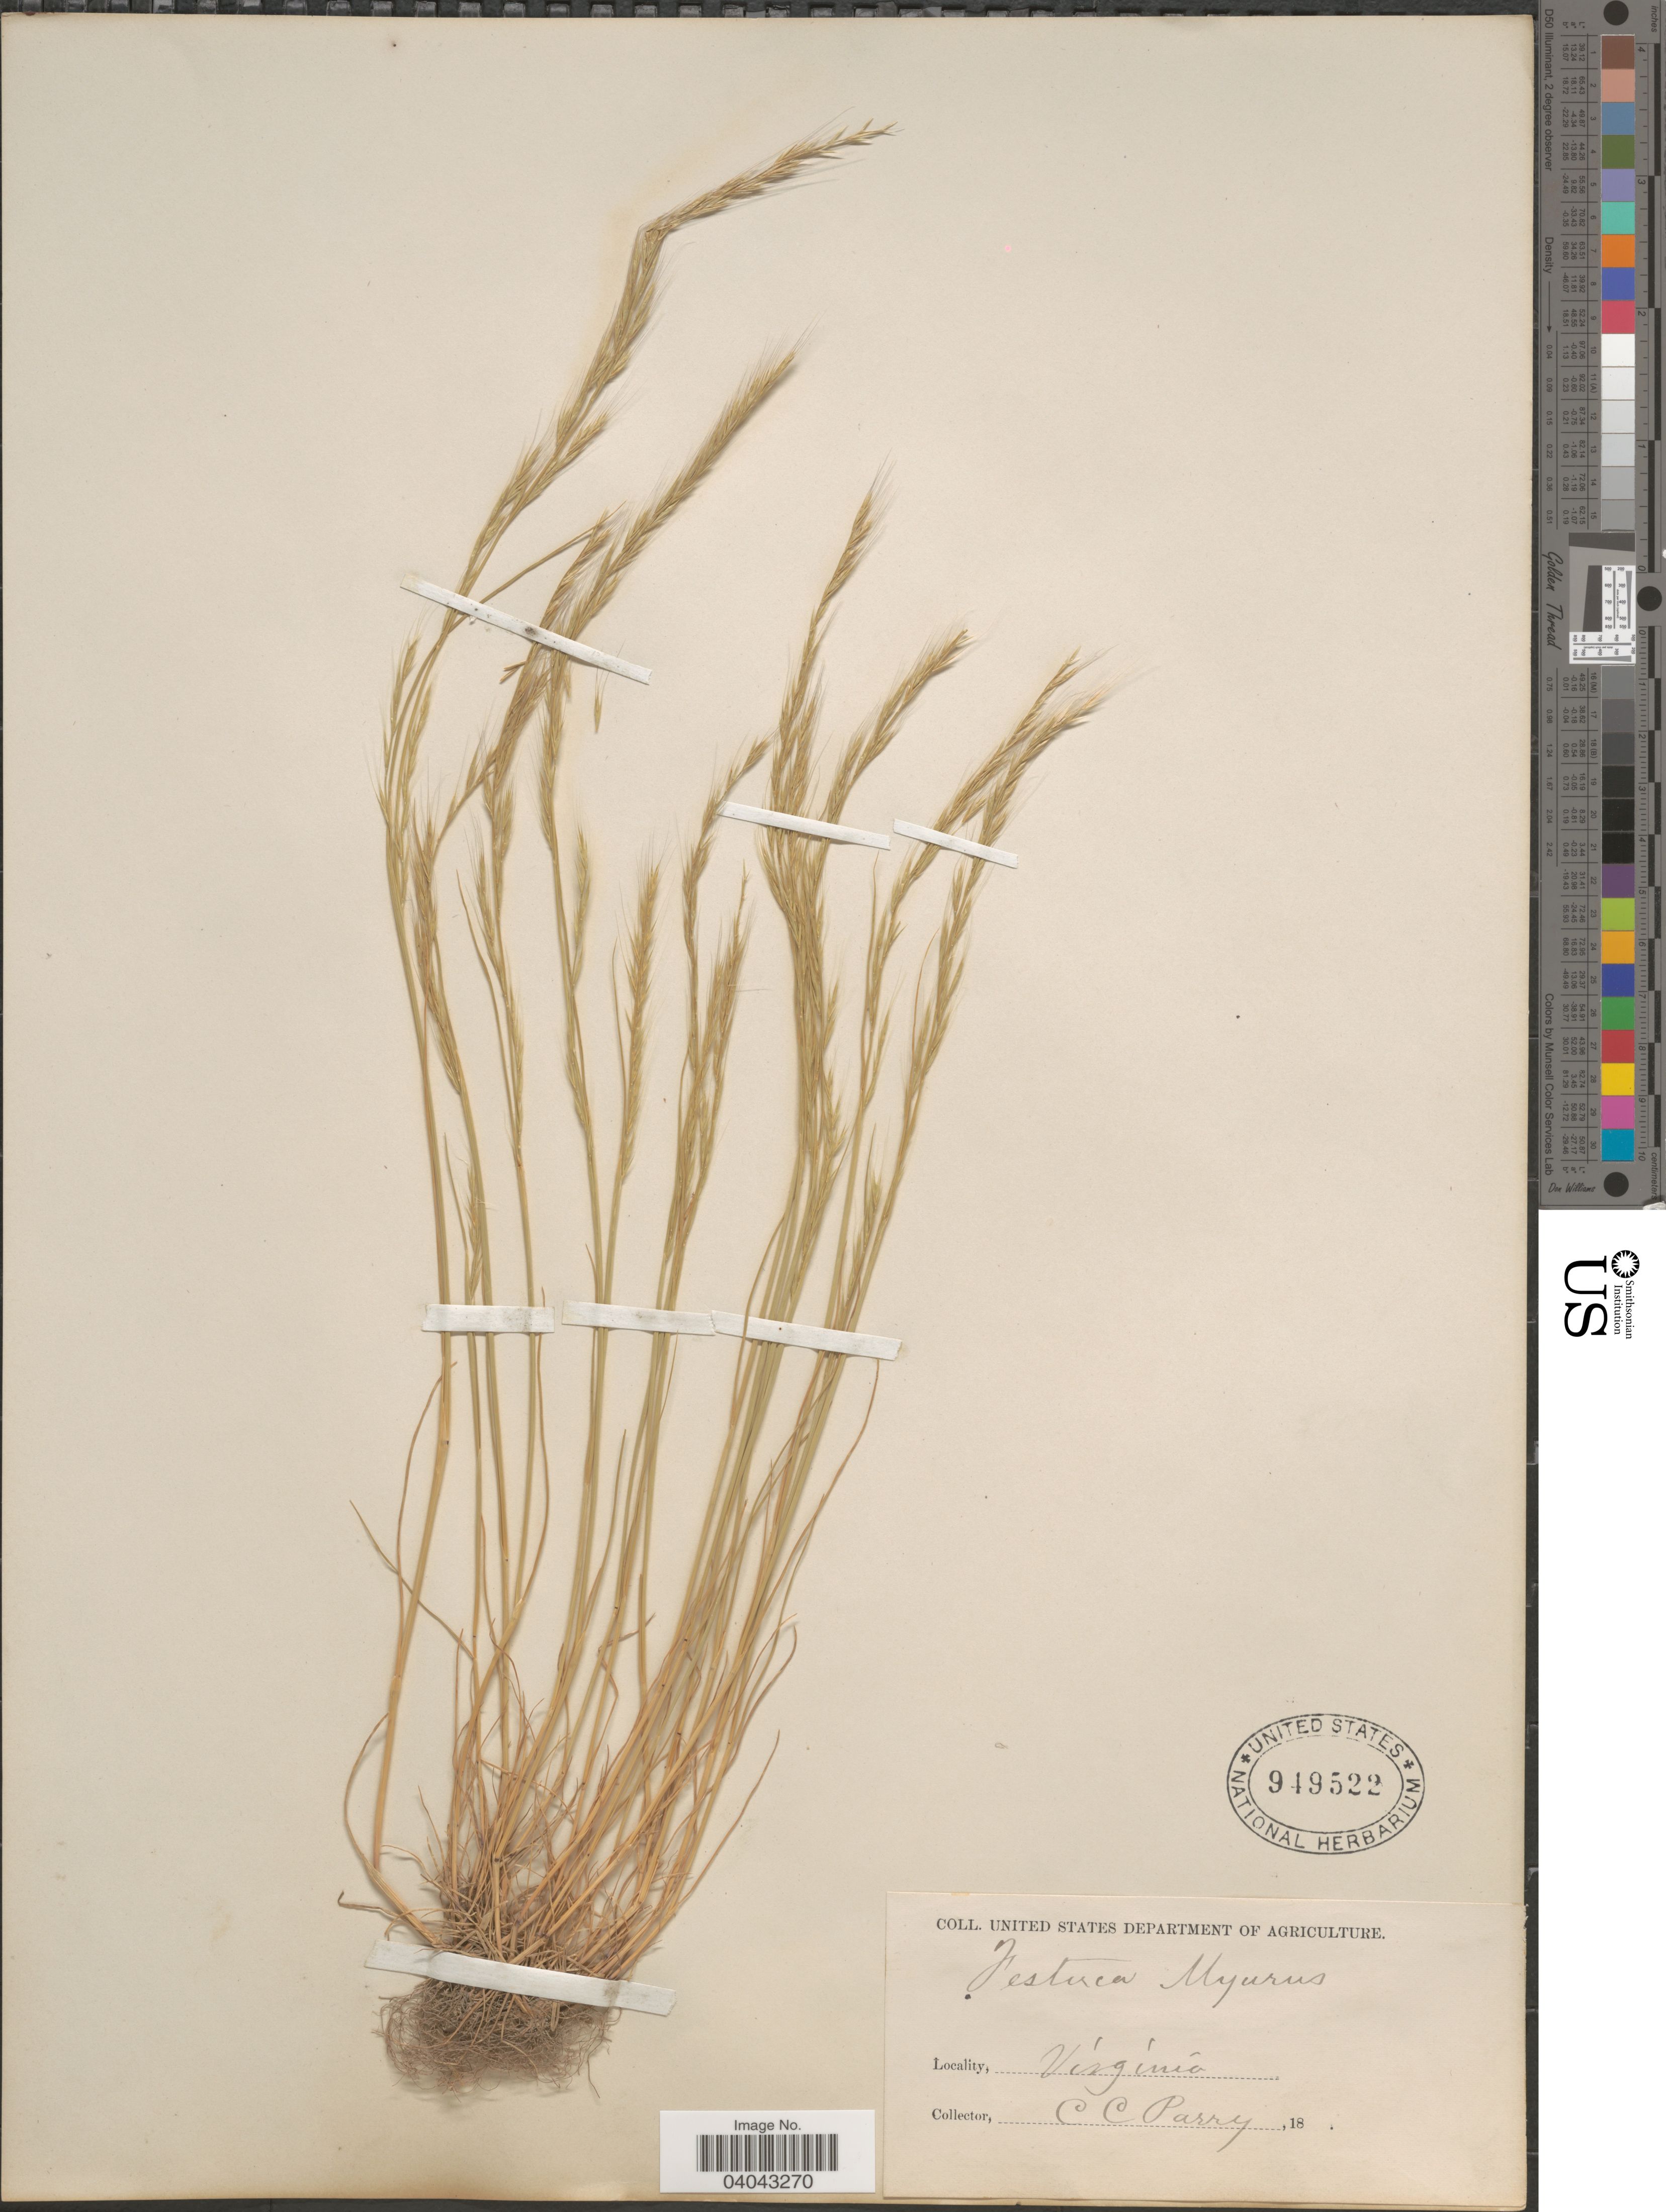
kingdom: Plantae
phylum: Tracheophyta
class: Liliopsida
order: Poales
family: Poaceae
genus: Festuca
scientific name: Festuca myuros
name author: L.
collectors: C. C. Parry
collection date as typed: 18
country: United States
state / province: Virginia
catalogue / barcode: US 949522